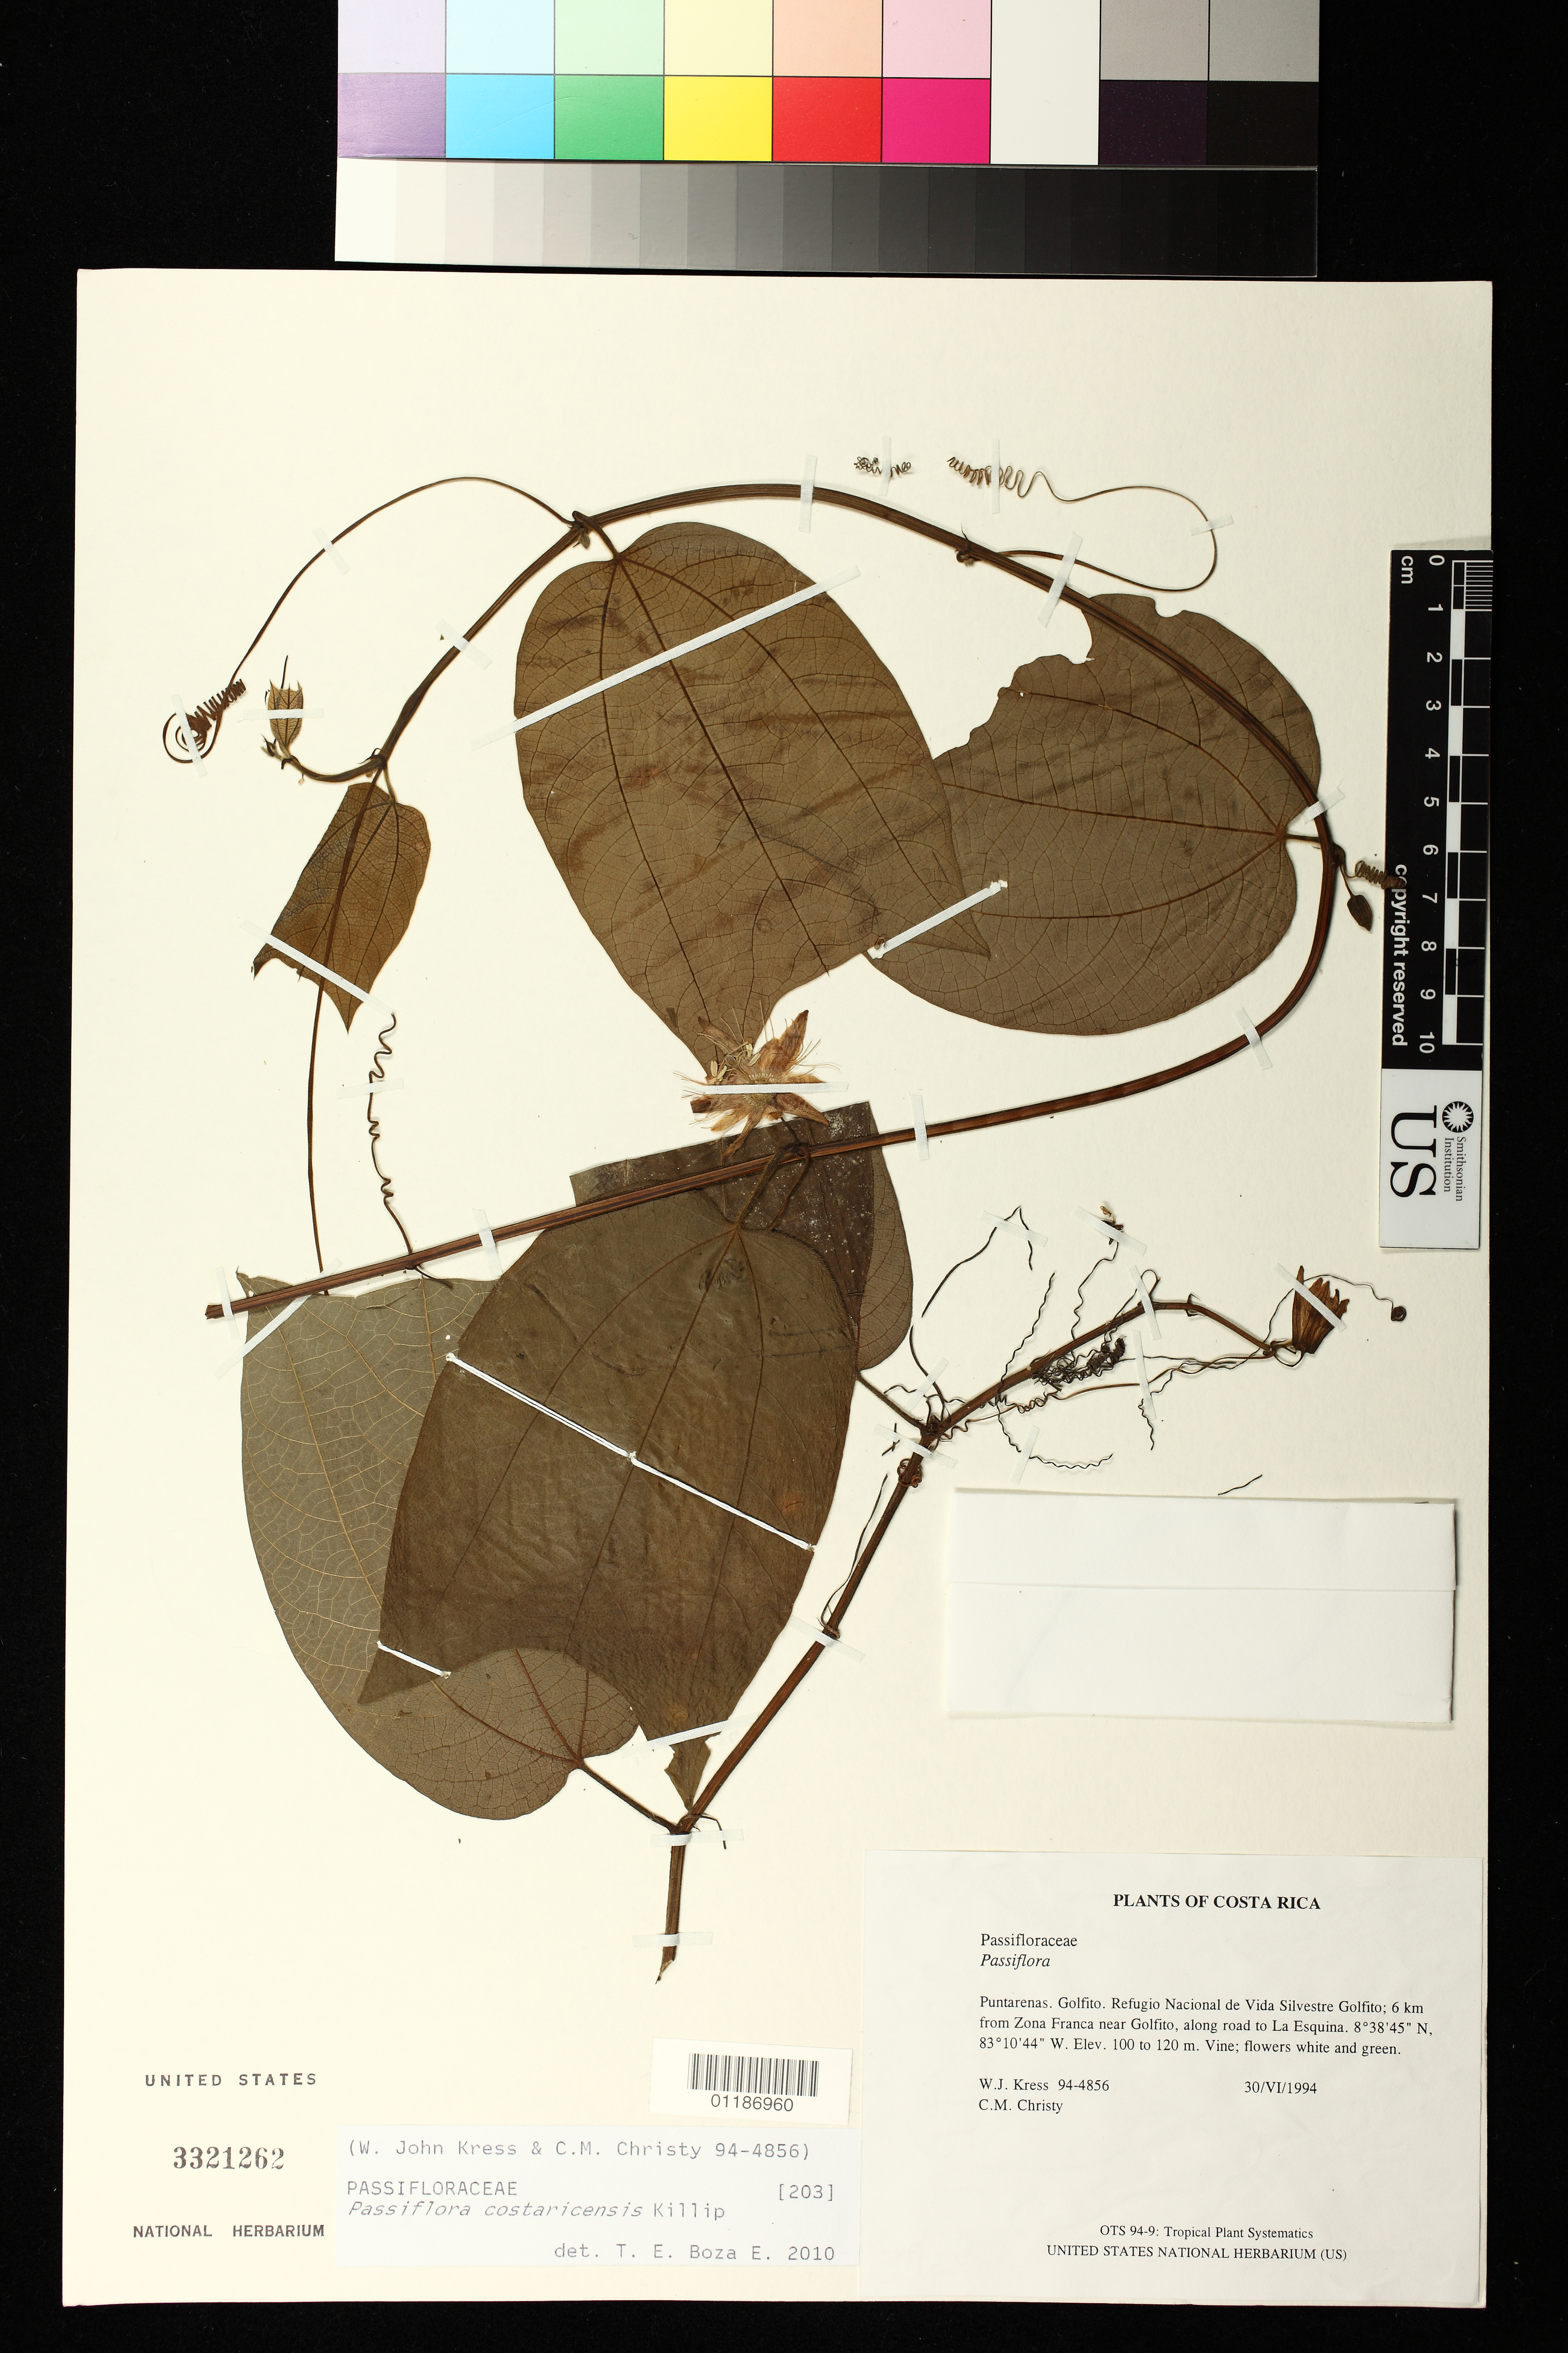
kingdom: Plantae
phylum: Tracheophyta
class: Magnoliopsida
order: Malpighiales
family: Passifloraceae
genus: Passiflora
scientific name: Passiflora costaricensis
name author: Killip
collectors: W. J. Kress & C. M. Christy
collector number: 94-4856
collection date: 1994-06-30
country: Costa Rica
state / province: Puntarenas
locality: Golfito. Refugio Nacional de Vida Silvestre Golfito: 6 km from Zona Franca near Golfito, along road to La Esquina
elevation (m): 100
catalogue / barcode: US 3321262